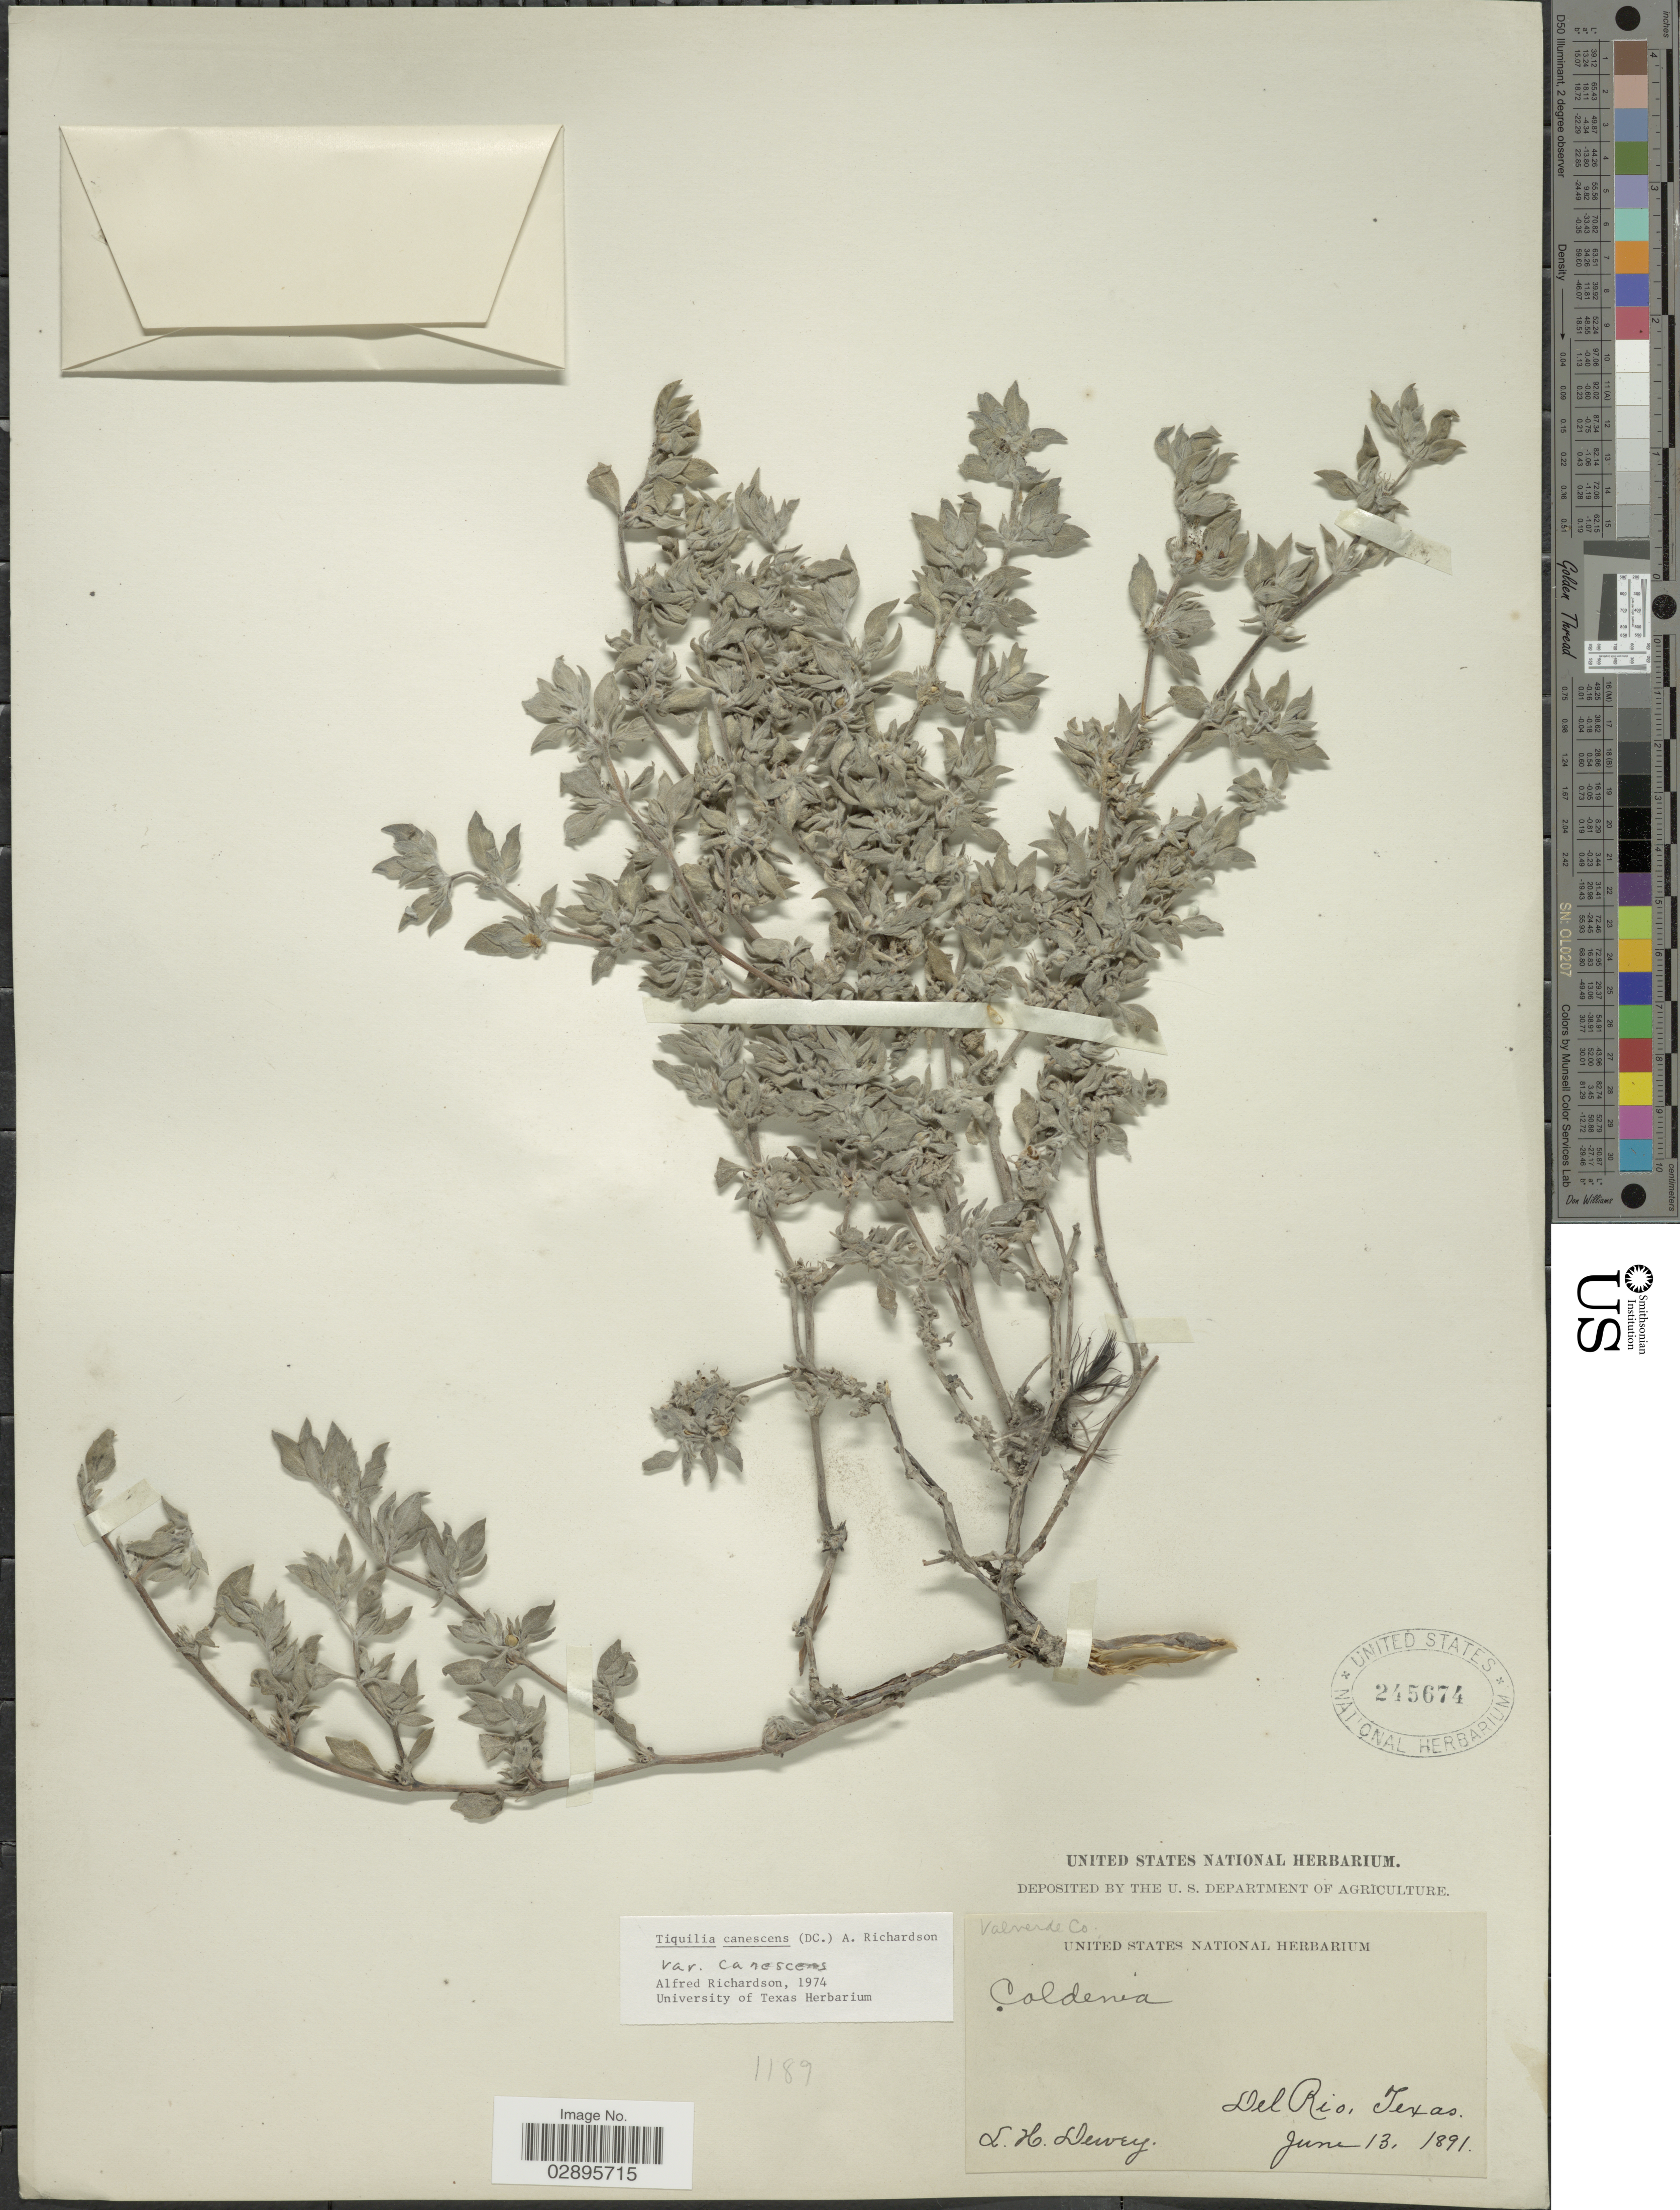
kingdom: Plantae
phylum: Tracheophyta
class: Magnoliopsida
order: Boraginales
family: Ehretiaceae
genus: Tiquilia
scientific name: Tiquilia canescens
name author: (DC.) A.T. Richardson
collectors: L. H. Dewey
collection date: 1891-06-13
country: United States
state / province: Texas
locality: Valverde Co., Del Rio.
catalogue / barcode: US 245674